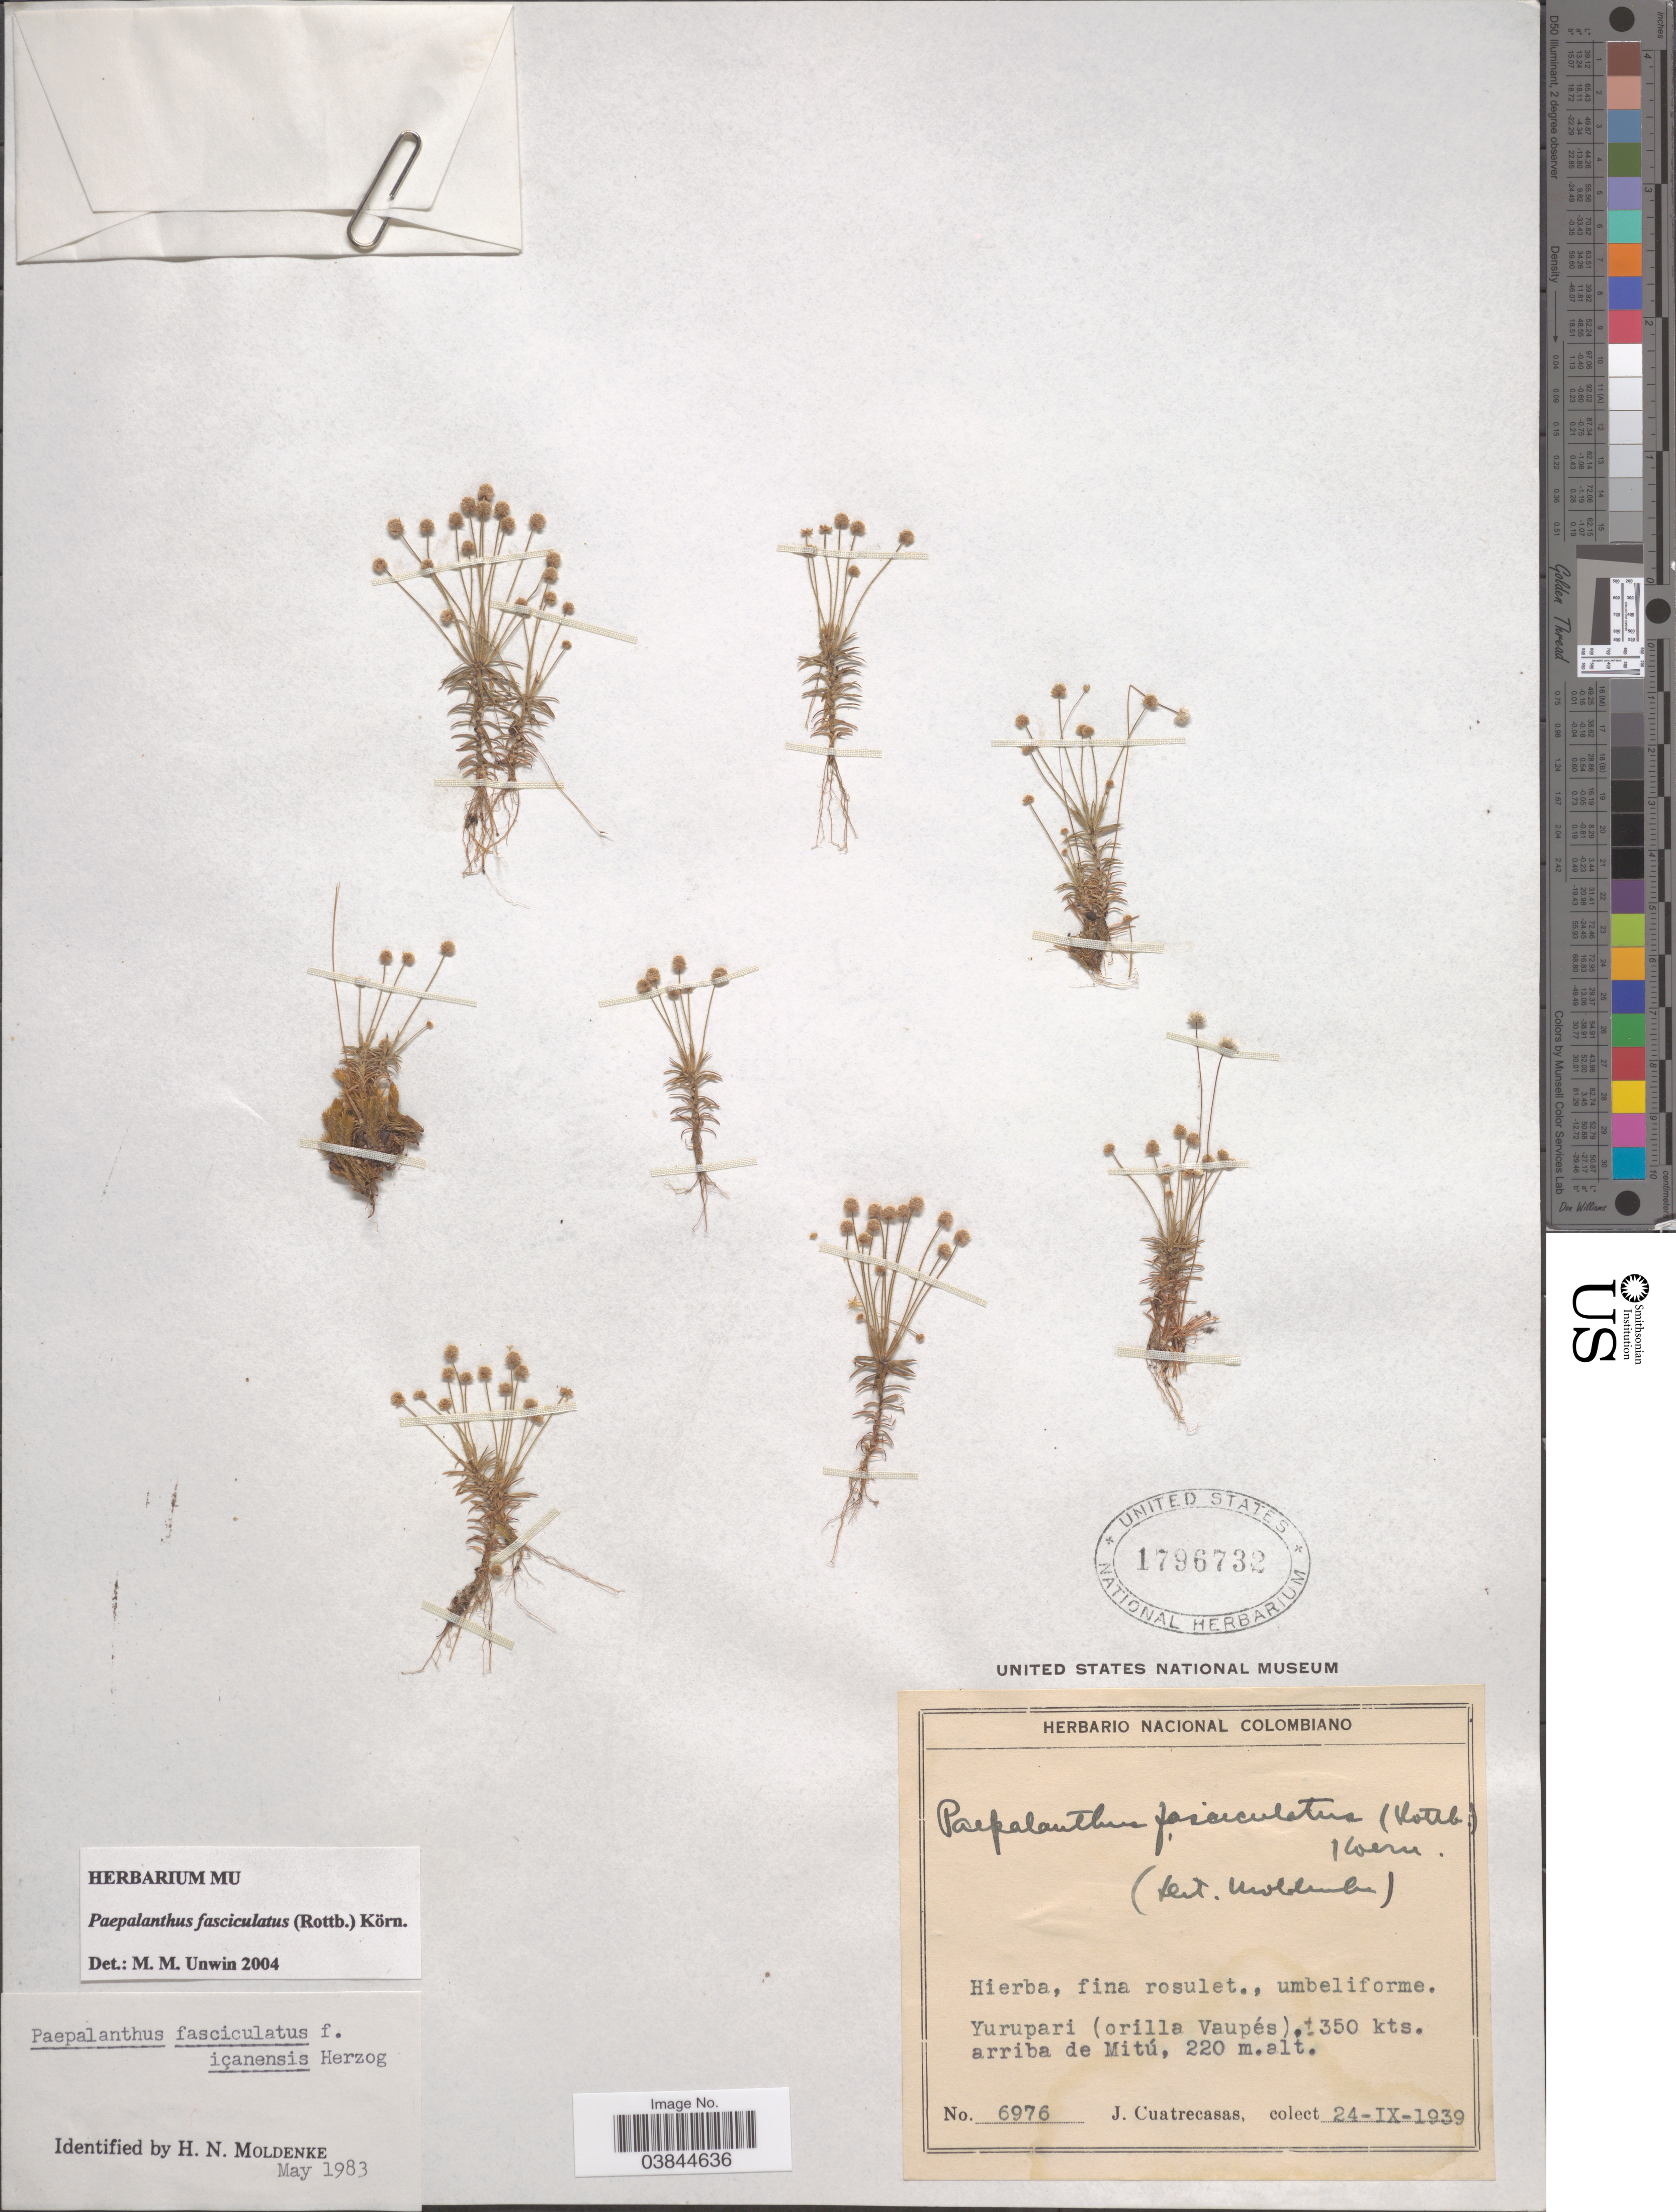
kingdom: Plantae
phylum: Tracheophyta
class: Liliopsida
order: Poales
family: Eriocaulaceae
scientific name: Giuliettia fasciculata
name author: (Rottb.) Andrino & Sano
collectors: J. Cuatrecasas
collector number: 6976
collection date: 1939-09-24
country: Colombia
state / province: Vaupés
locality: Yurupari (orilla Vaupés), ± 350 kts. arriba de Mitú.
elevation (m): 220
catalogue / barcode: US 1796732